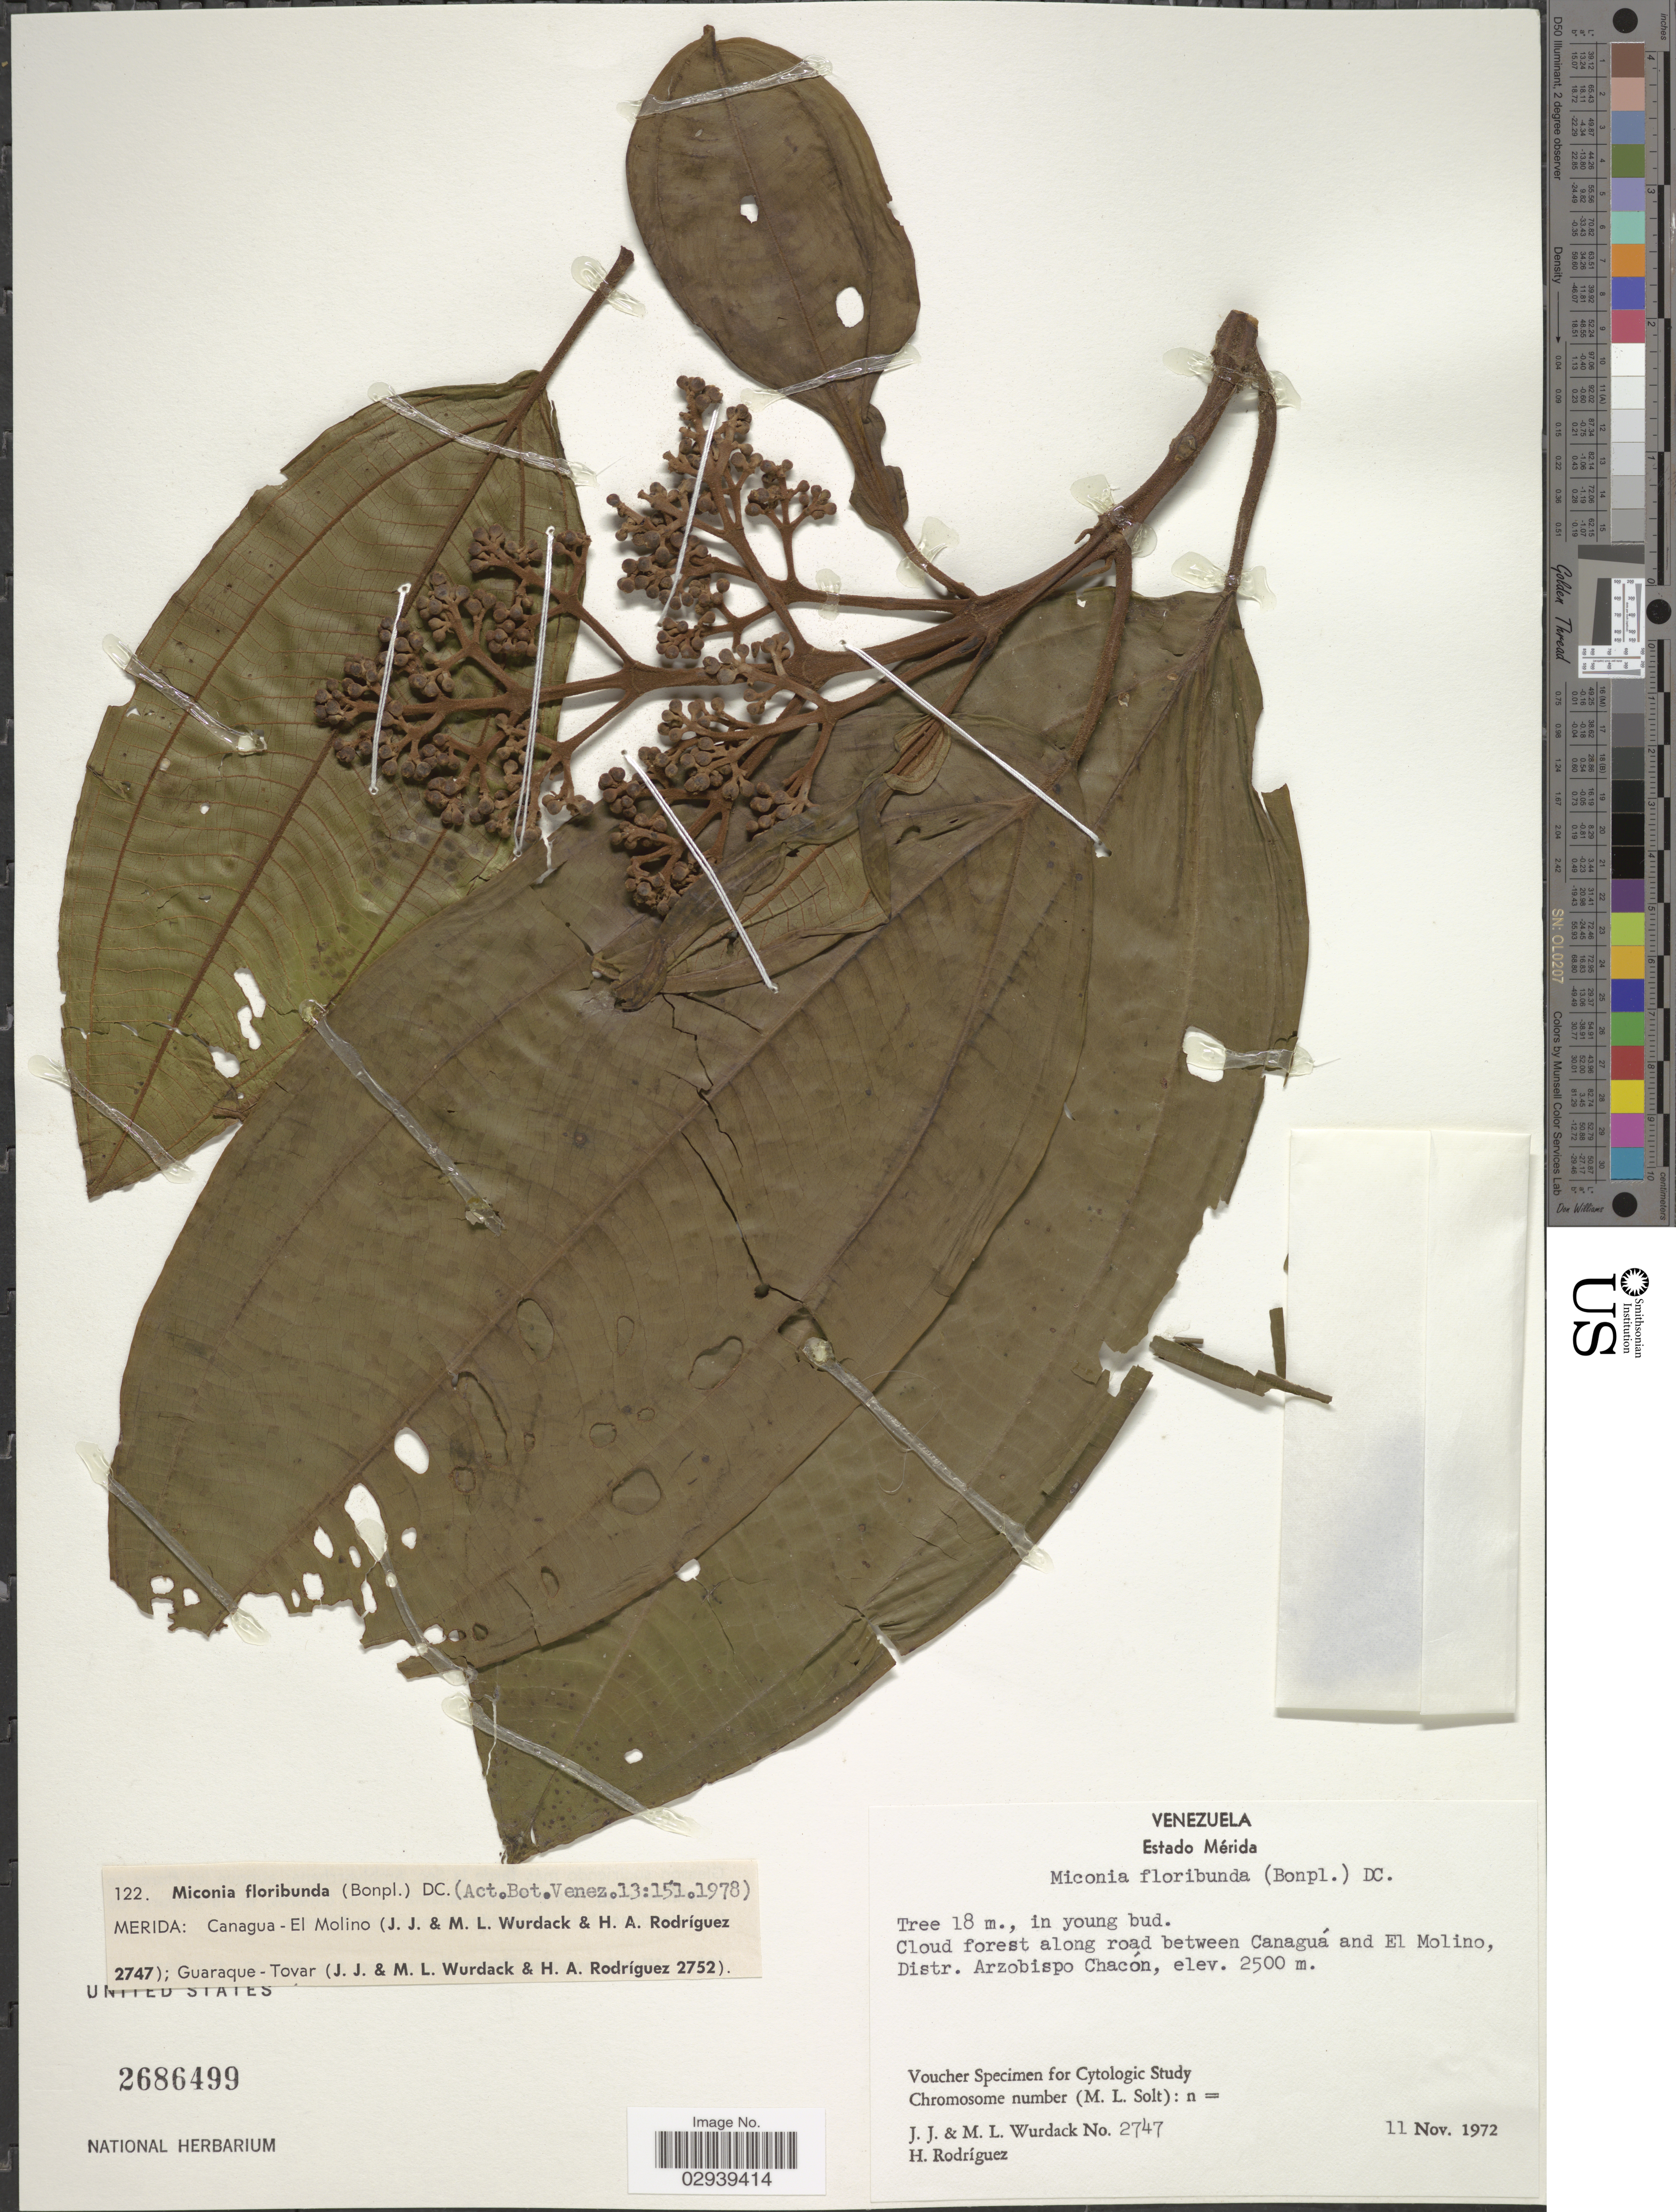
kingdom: Plantae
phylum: Tracheophyta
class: Magnoliopsida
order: Myrtales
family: Melastomataceae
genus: Miconia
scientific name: Miconia floribunda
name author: (Bonpl.) DC.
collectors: J. J. Wurdack, M. L. Wurdack & H. Rodriguez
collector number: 2747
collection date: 1972-11-11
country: Venezuela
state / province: Mérida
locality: Estado Mérida, Cloud forest along road between Canaguá and El Molino, Distr. Arzobispo Chacón.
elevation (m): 2500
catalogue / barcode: US 2686499